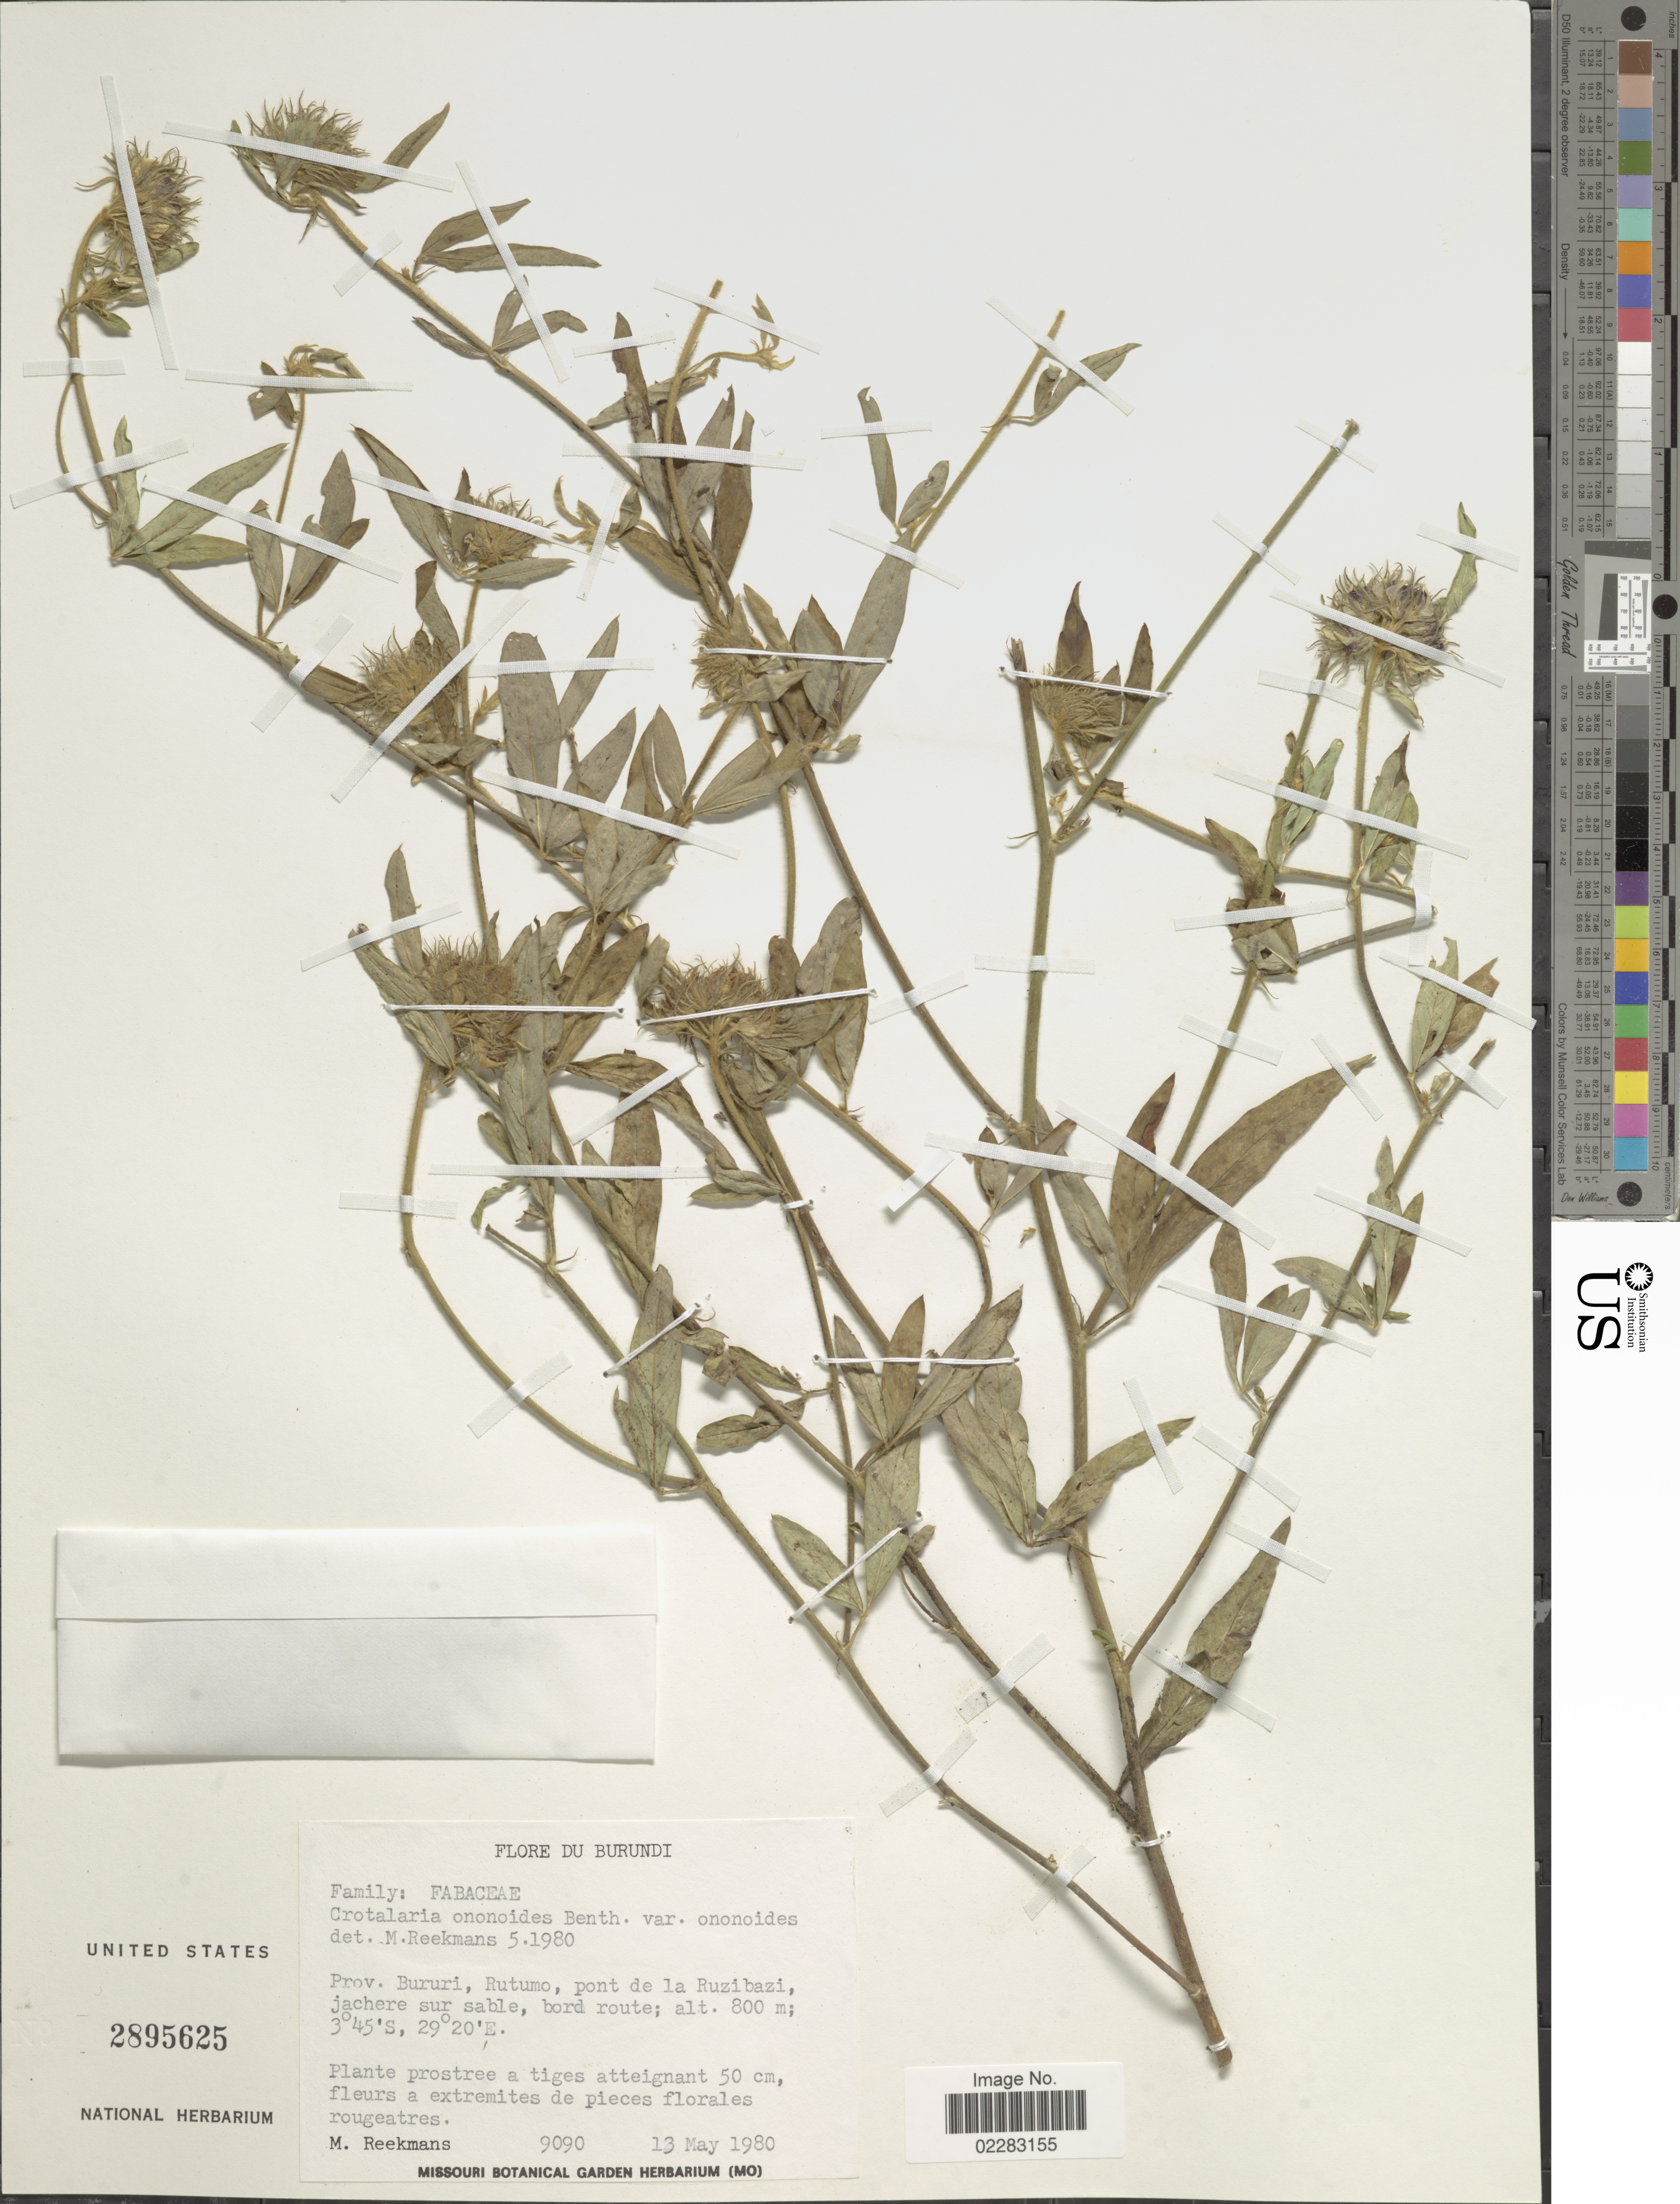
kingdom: Plantae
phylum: Tracheophyta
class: Magnoliopsida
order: Fabales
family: Fabaceae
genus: Crotalaria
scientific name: Crotalaria ononoides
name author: Benth.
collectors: M. Reekmans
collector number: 9090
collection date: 1980-05-13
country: Burundi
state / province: Bururi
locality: Rutumo, pont de la Ruzibazi, jachere sur sable, bord route.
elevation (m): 800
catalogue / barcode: US 2895625